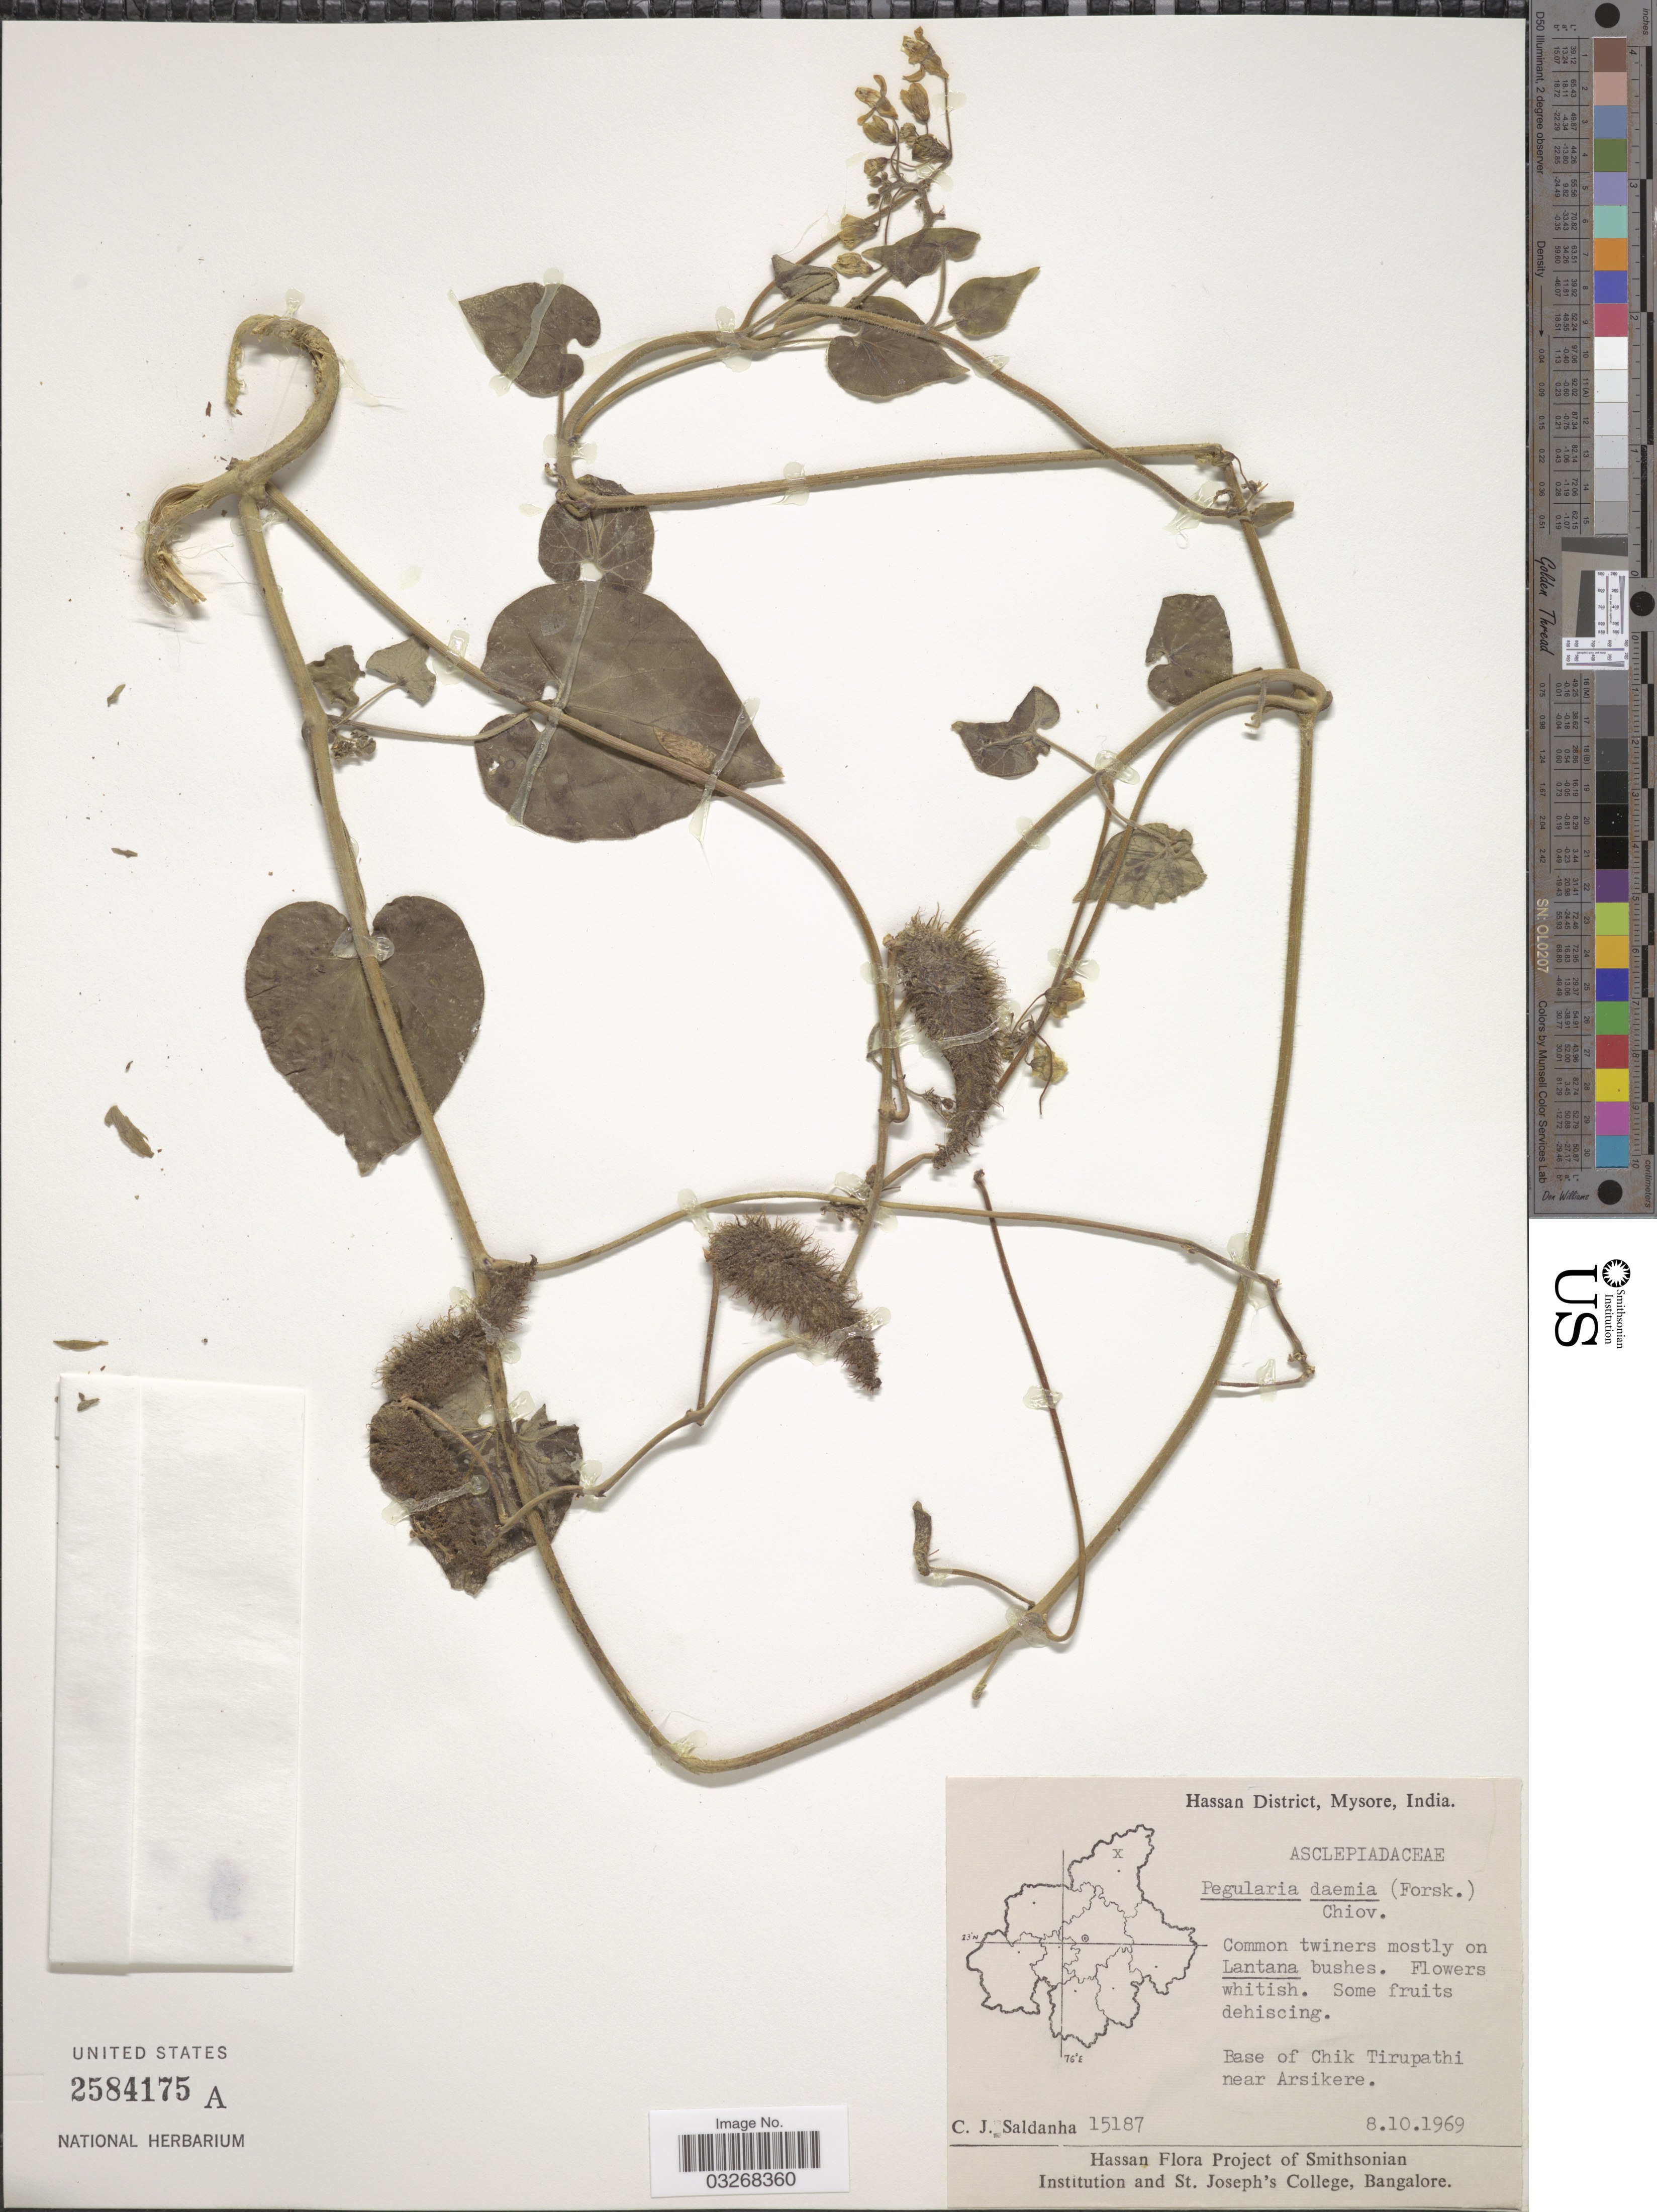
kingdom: Plantae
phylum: Tracheophyta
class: Magnoliopsida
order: Gentianales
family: Apocynaceae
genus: Pergularia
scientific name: Pergularia daemia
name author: (Forssk.) Chiov.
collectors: C. J. Saldanha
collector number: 15187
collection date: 1969-10-08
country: India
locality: Hassan District, Mysore. Base of Chik Tirupathi near Arsikere.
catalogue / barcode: US 2584175A